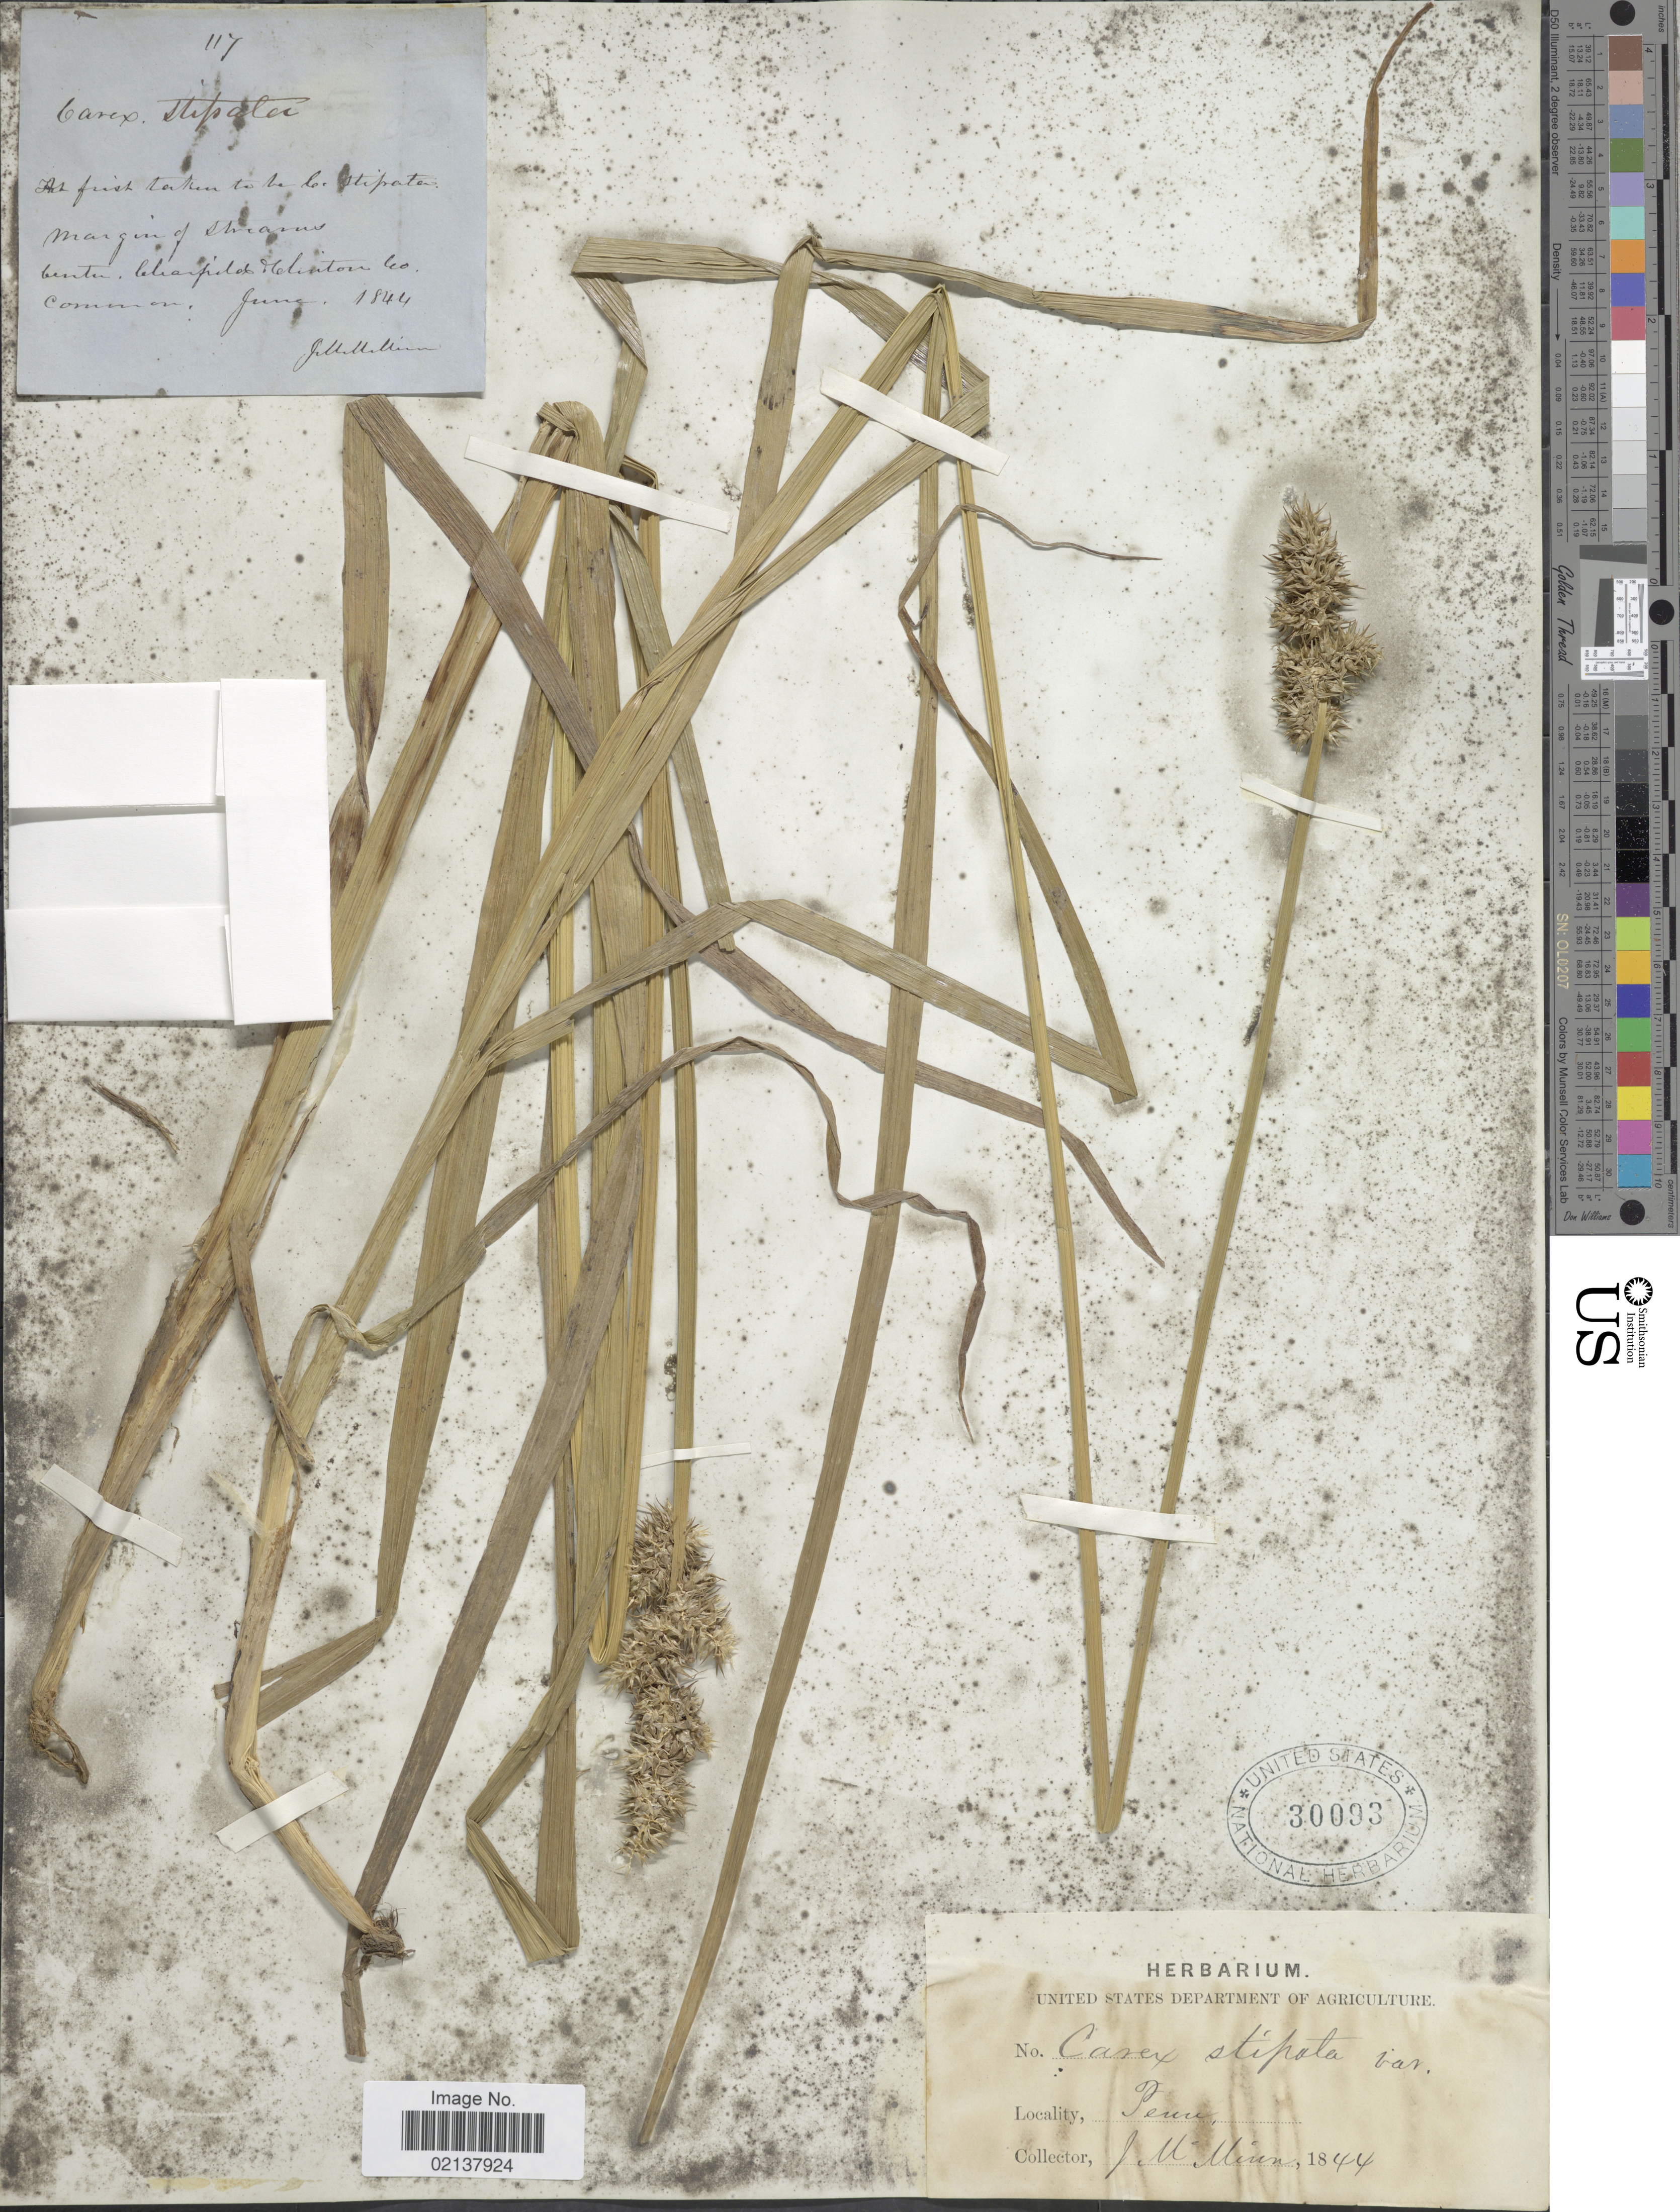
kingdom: Plantae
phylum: Tracheophyta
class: Liliopsida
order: Poales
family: Cyperaceae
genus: Carex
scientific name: Carex stipata var. maxima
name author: Chapm. ex Boott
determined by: Strong, Mark T., (BOT), Smithsonian Institution - National Museum of Natural History (UNITED STATES)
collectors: J. Minn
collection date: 1844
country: United States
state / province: Pennsylvania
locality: Penn.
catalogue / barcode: US 30093